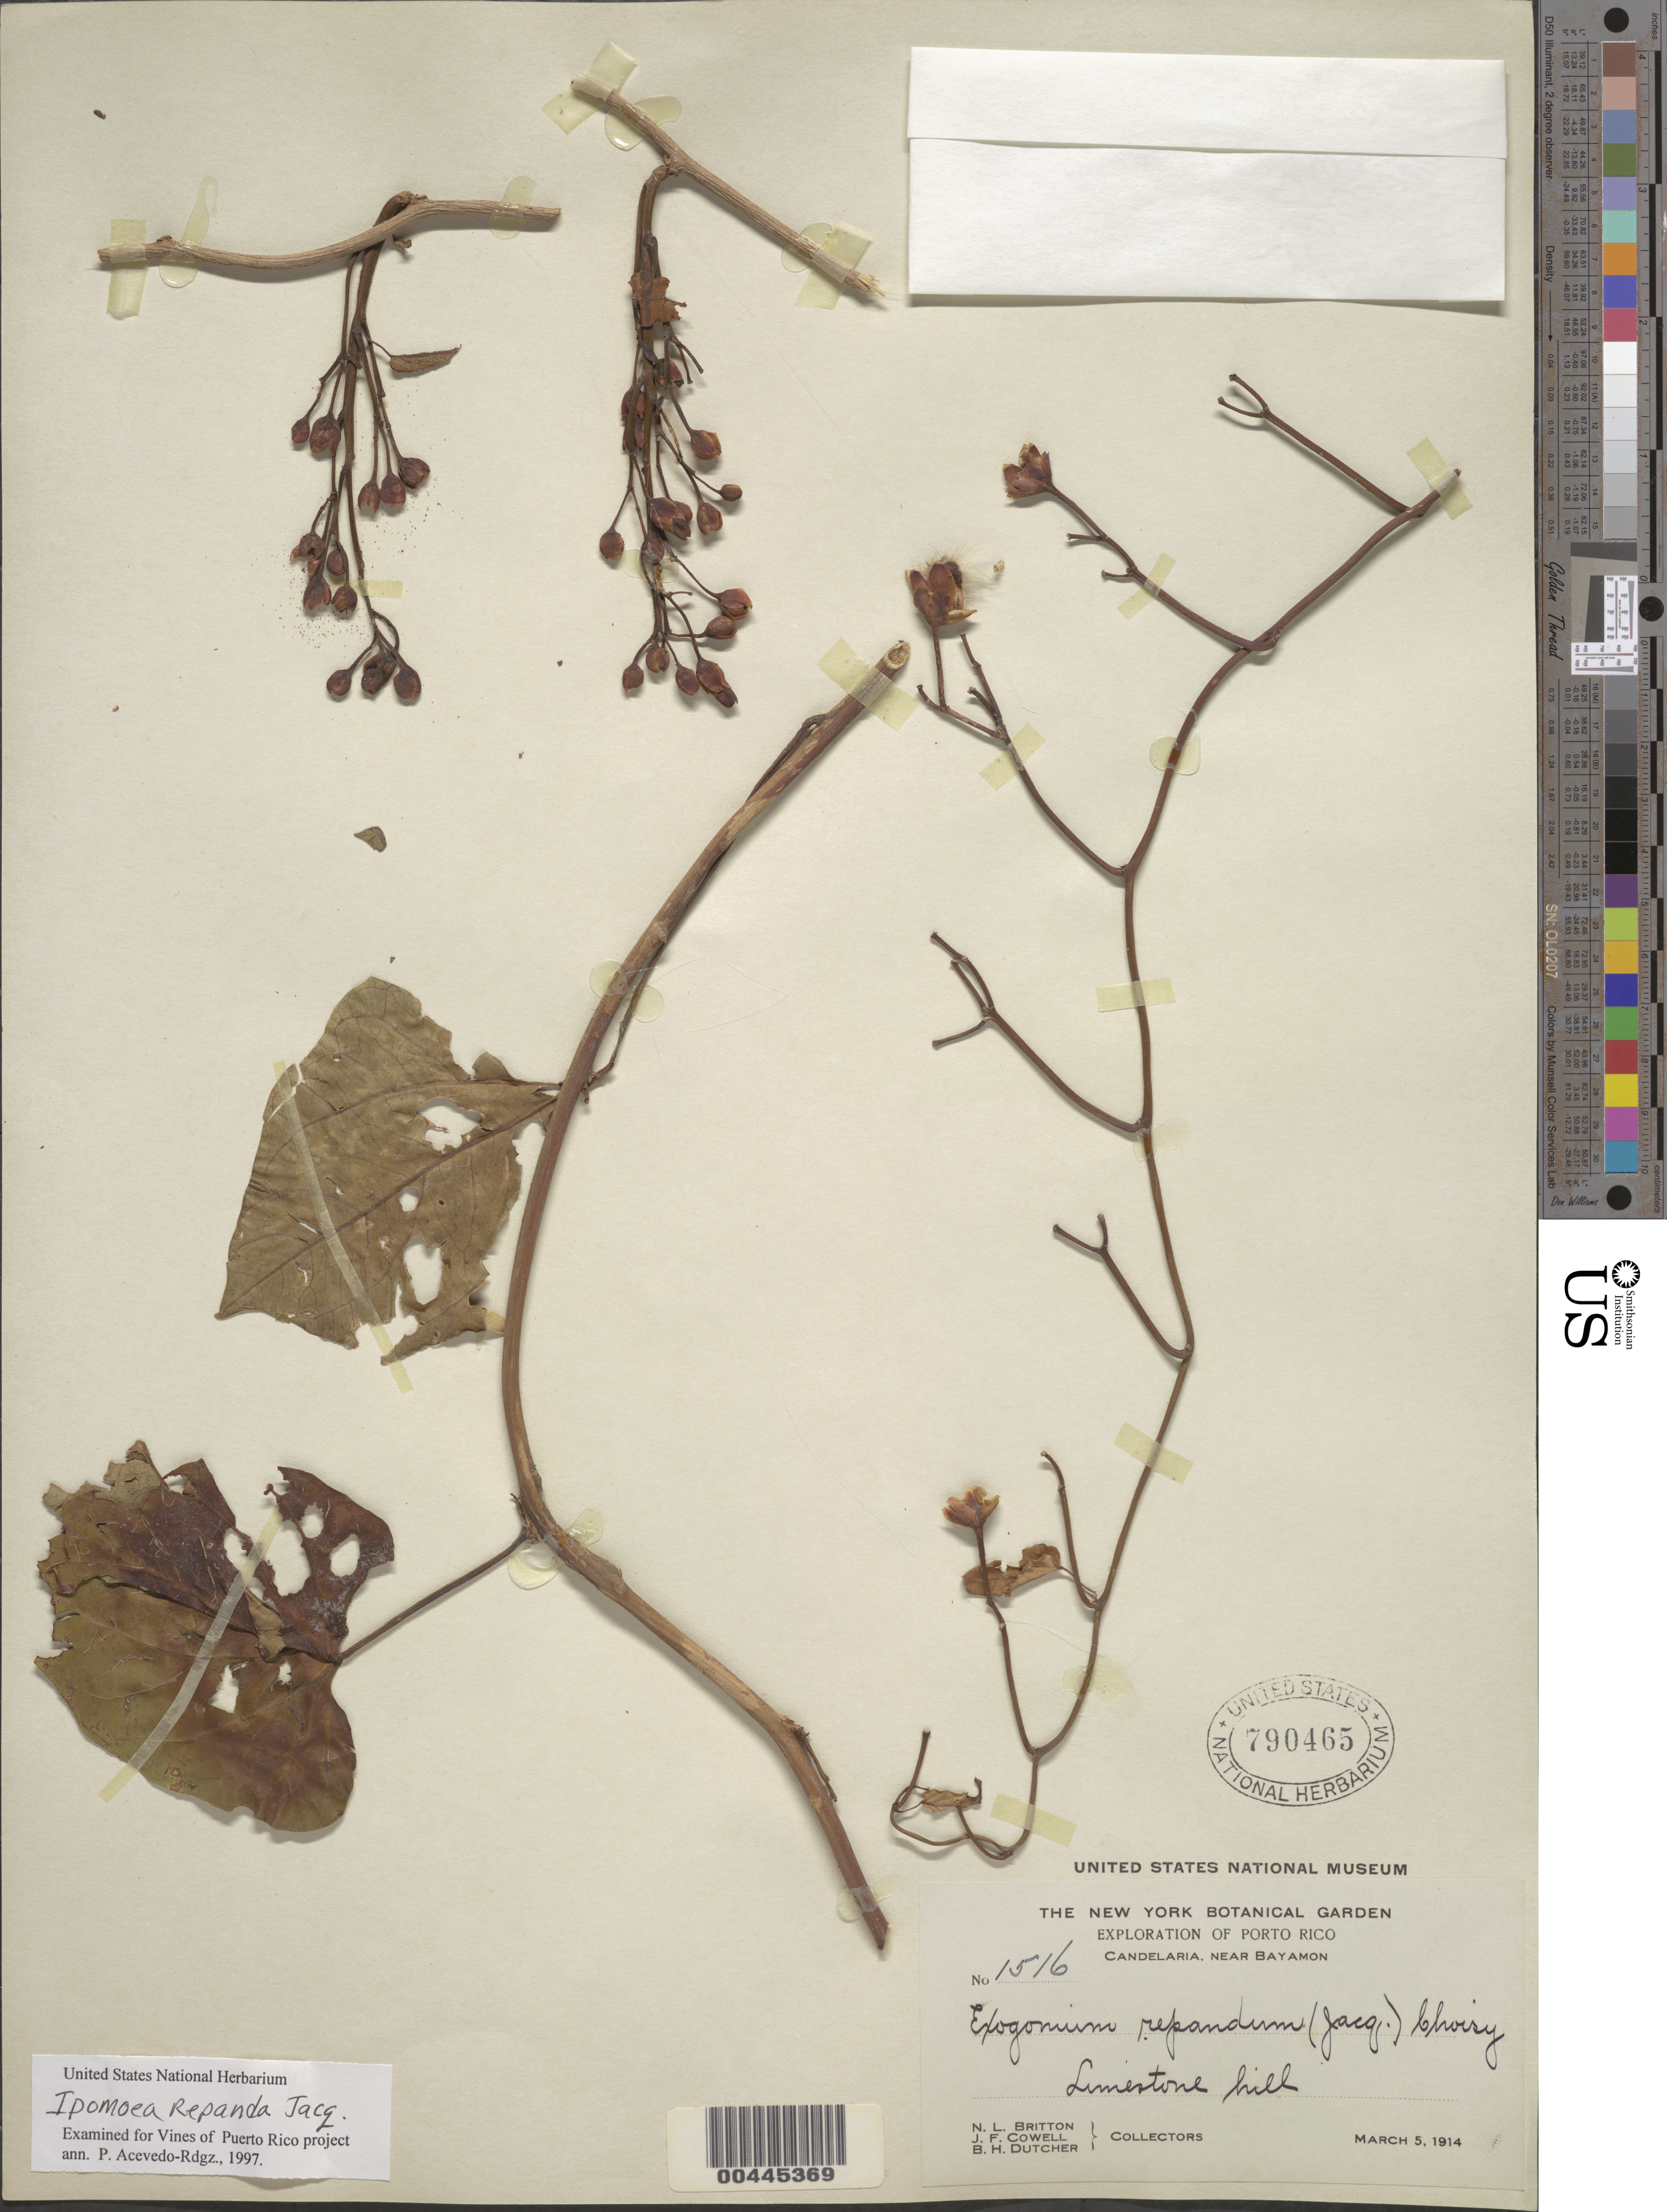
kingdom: Plantae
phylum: Tracheophyta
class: Magnoliopsida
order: Solanales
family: Convolvulaceae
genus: Ipomoea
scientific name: Ipomoea repanda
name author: Jacq.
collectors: Britton, --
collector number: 1516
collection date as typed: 05 Mar 1914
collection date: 1914-03-05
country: Puerto Rico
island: Greater Antilles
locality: Candelaria, near Bayamon. Limestone hill.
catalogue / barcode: US 790465